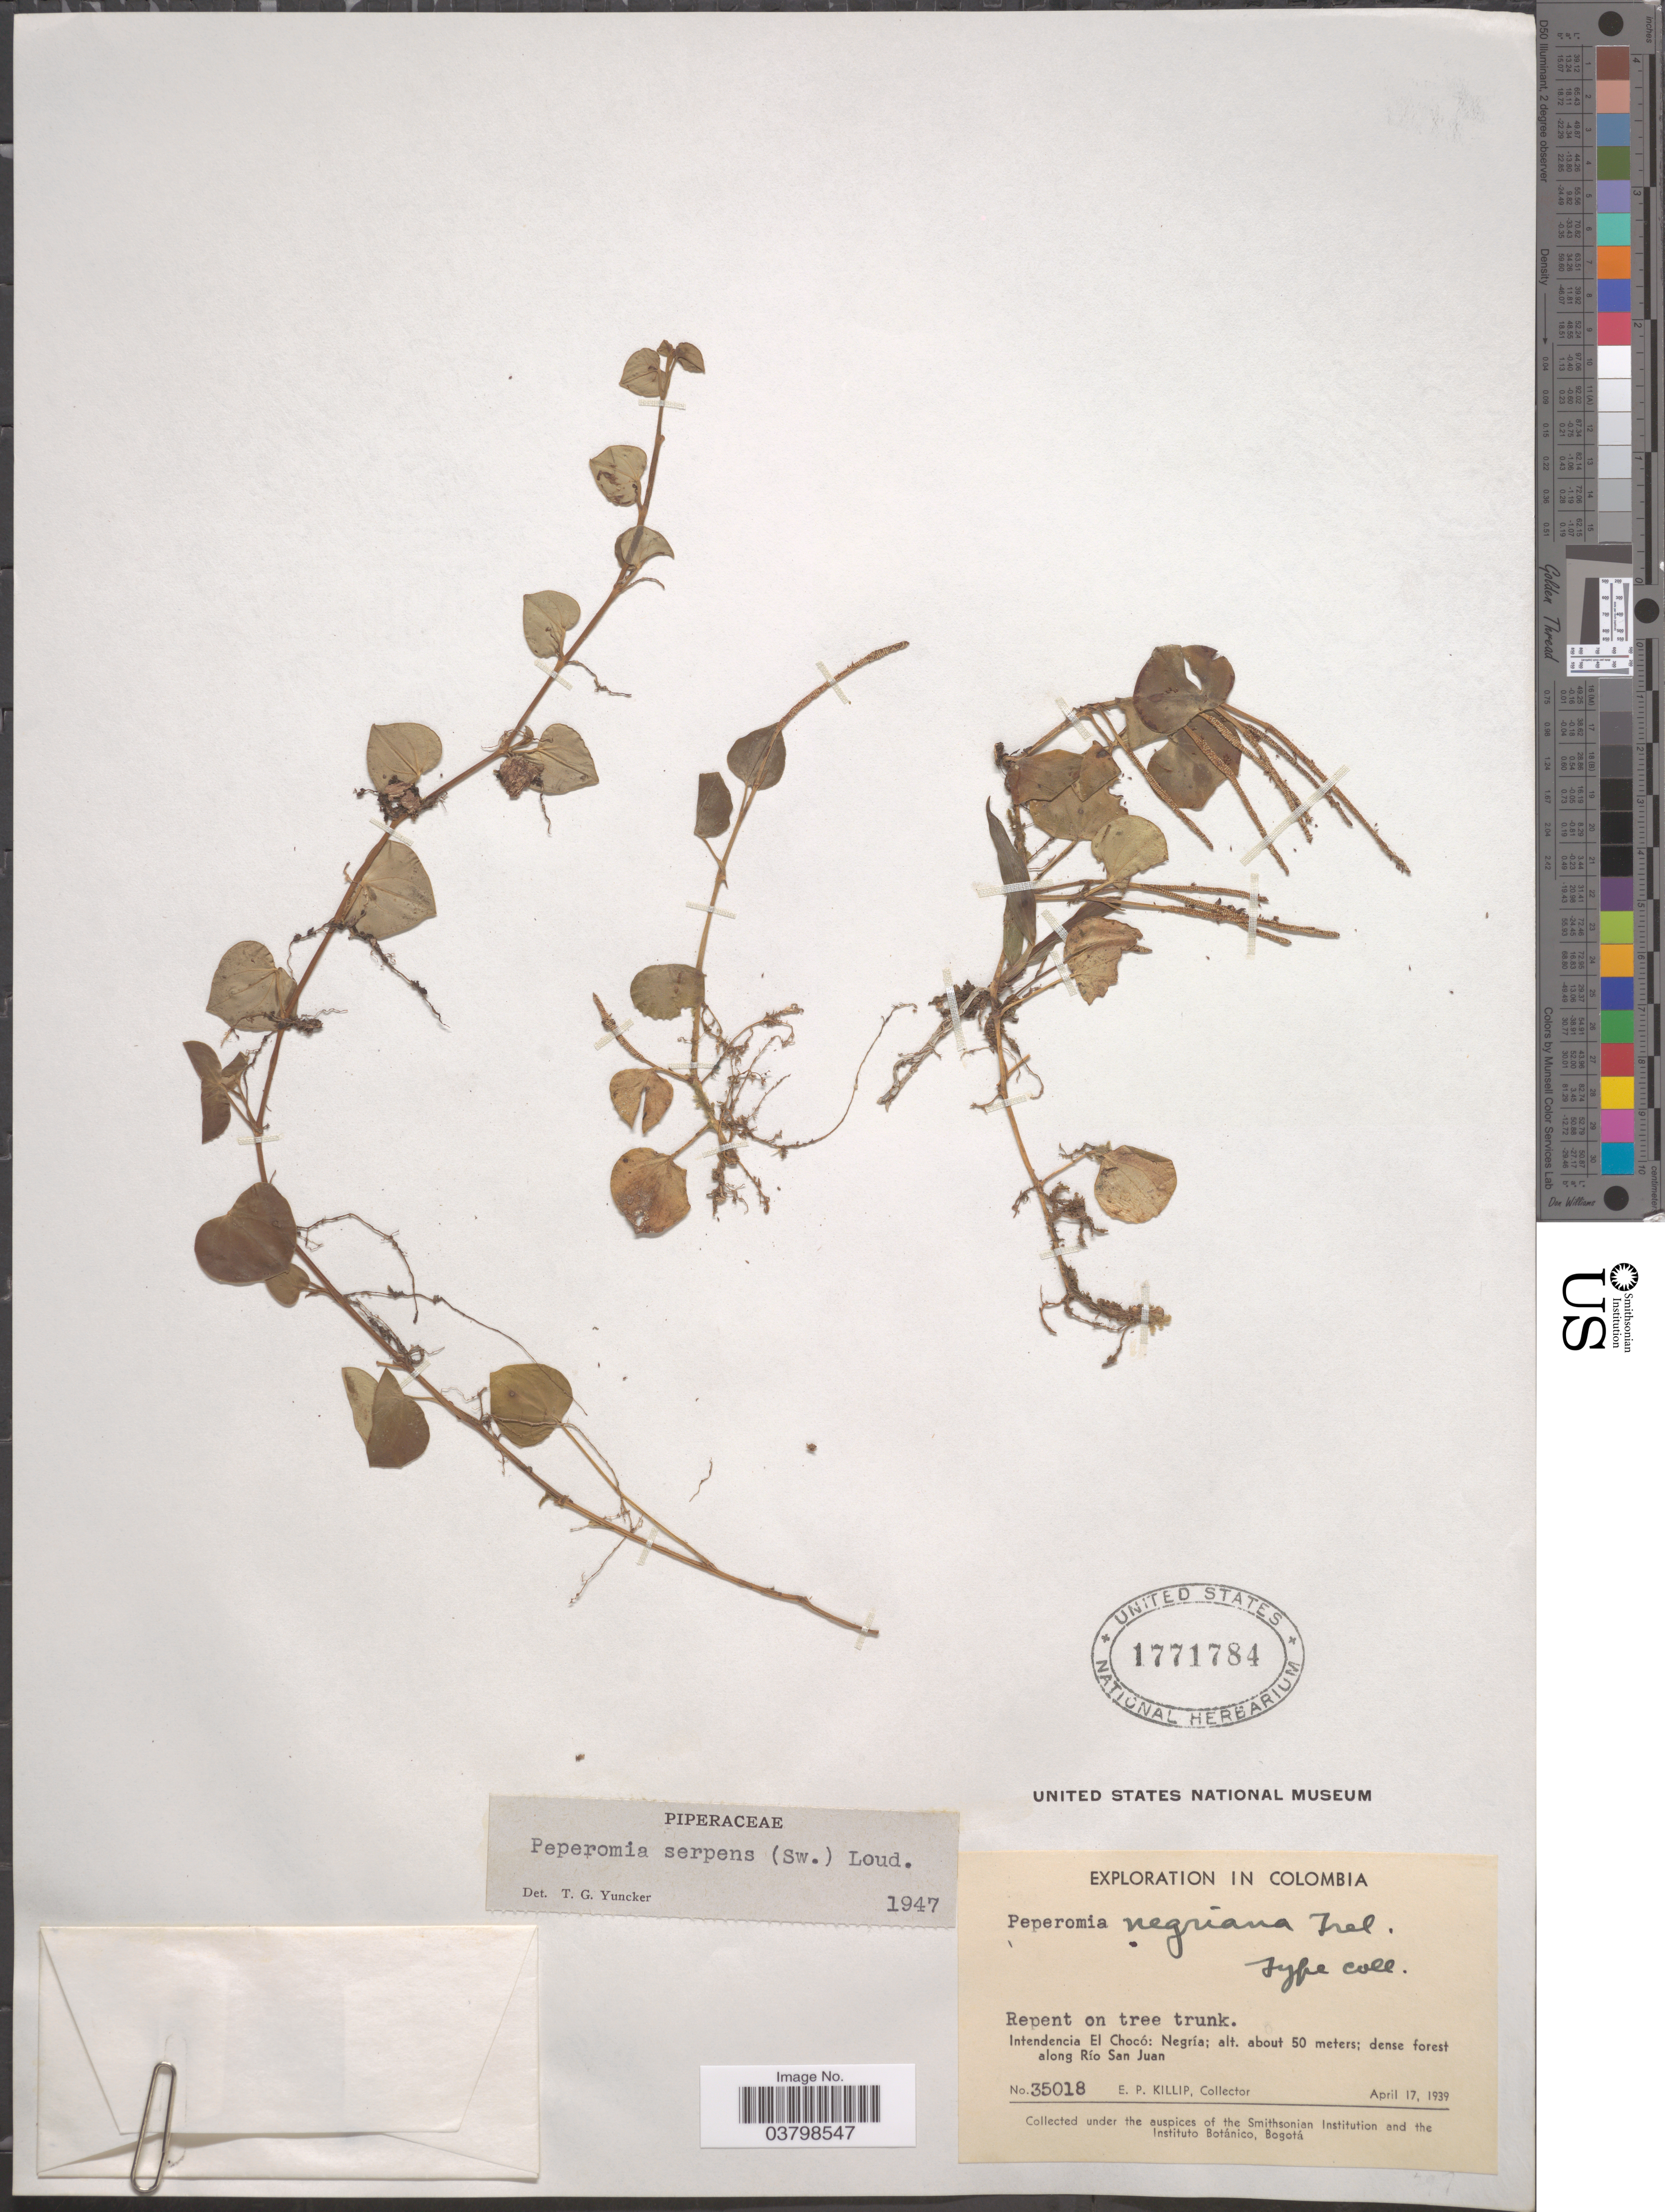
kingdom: Plantae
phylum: Tracheophyta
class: Magnoliopsida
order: Piperales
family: Piperaceae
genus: Peperomia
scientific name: Peperomia serpens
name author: (Sw.) Loudon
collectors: E. P. Killip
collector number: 35018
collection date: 1939-04-17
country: Colombia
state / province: Chocó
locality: Intendencia El Chocó: Negría; dense forest along Río San Juan.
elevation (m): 50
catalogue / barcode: US 1771784